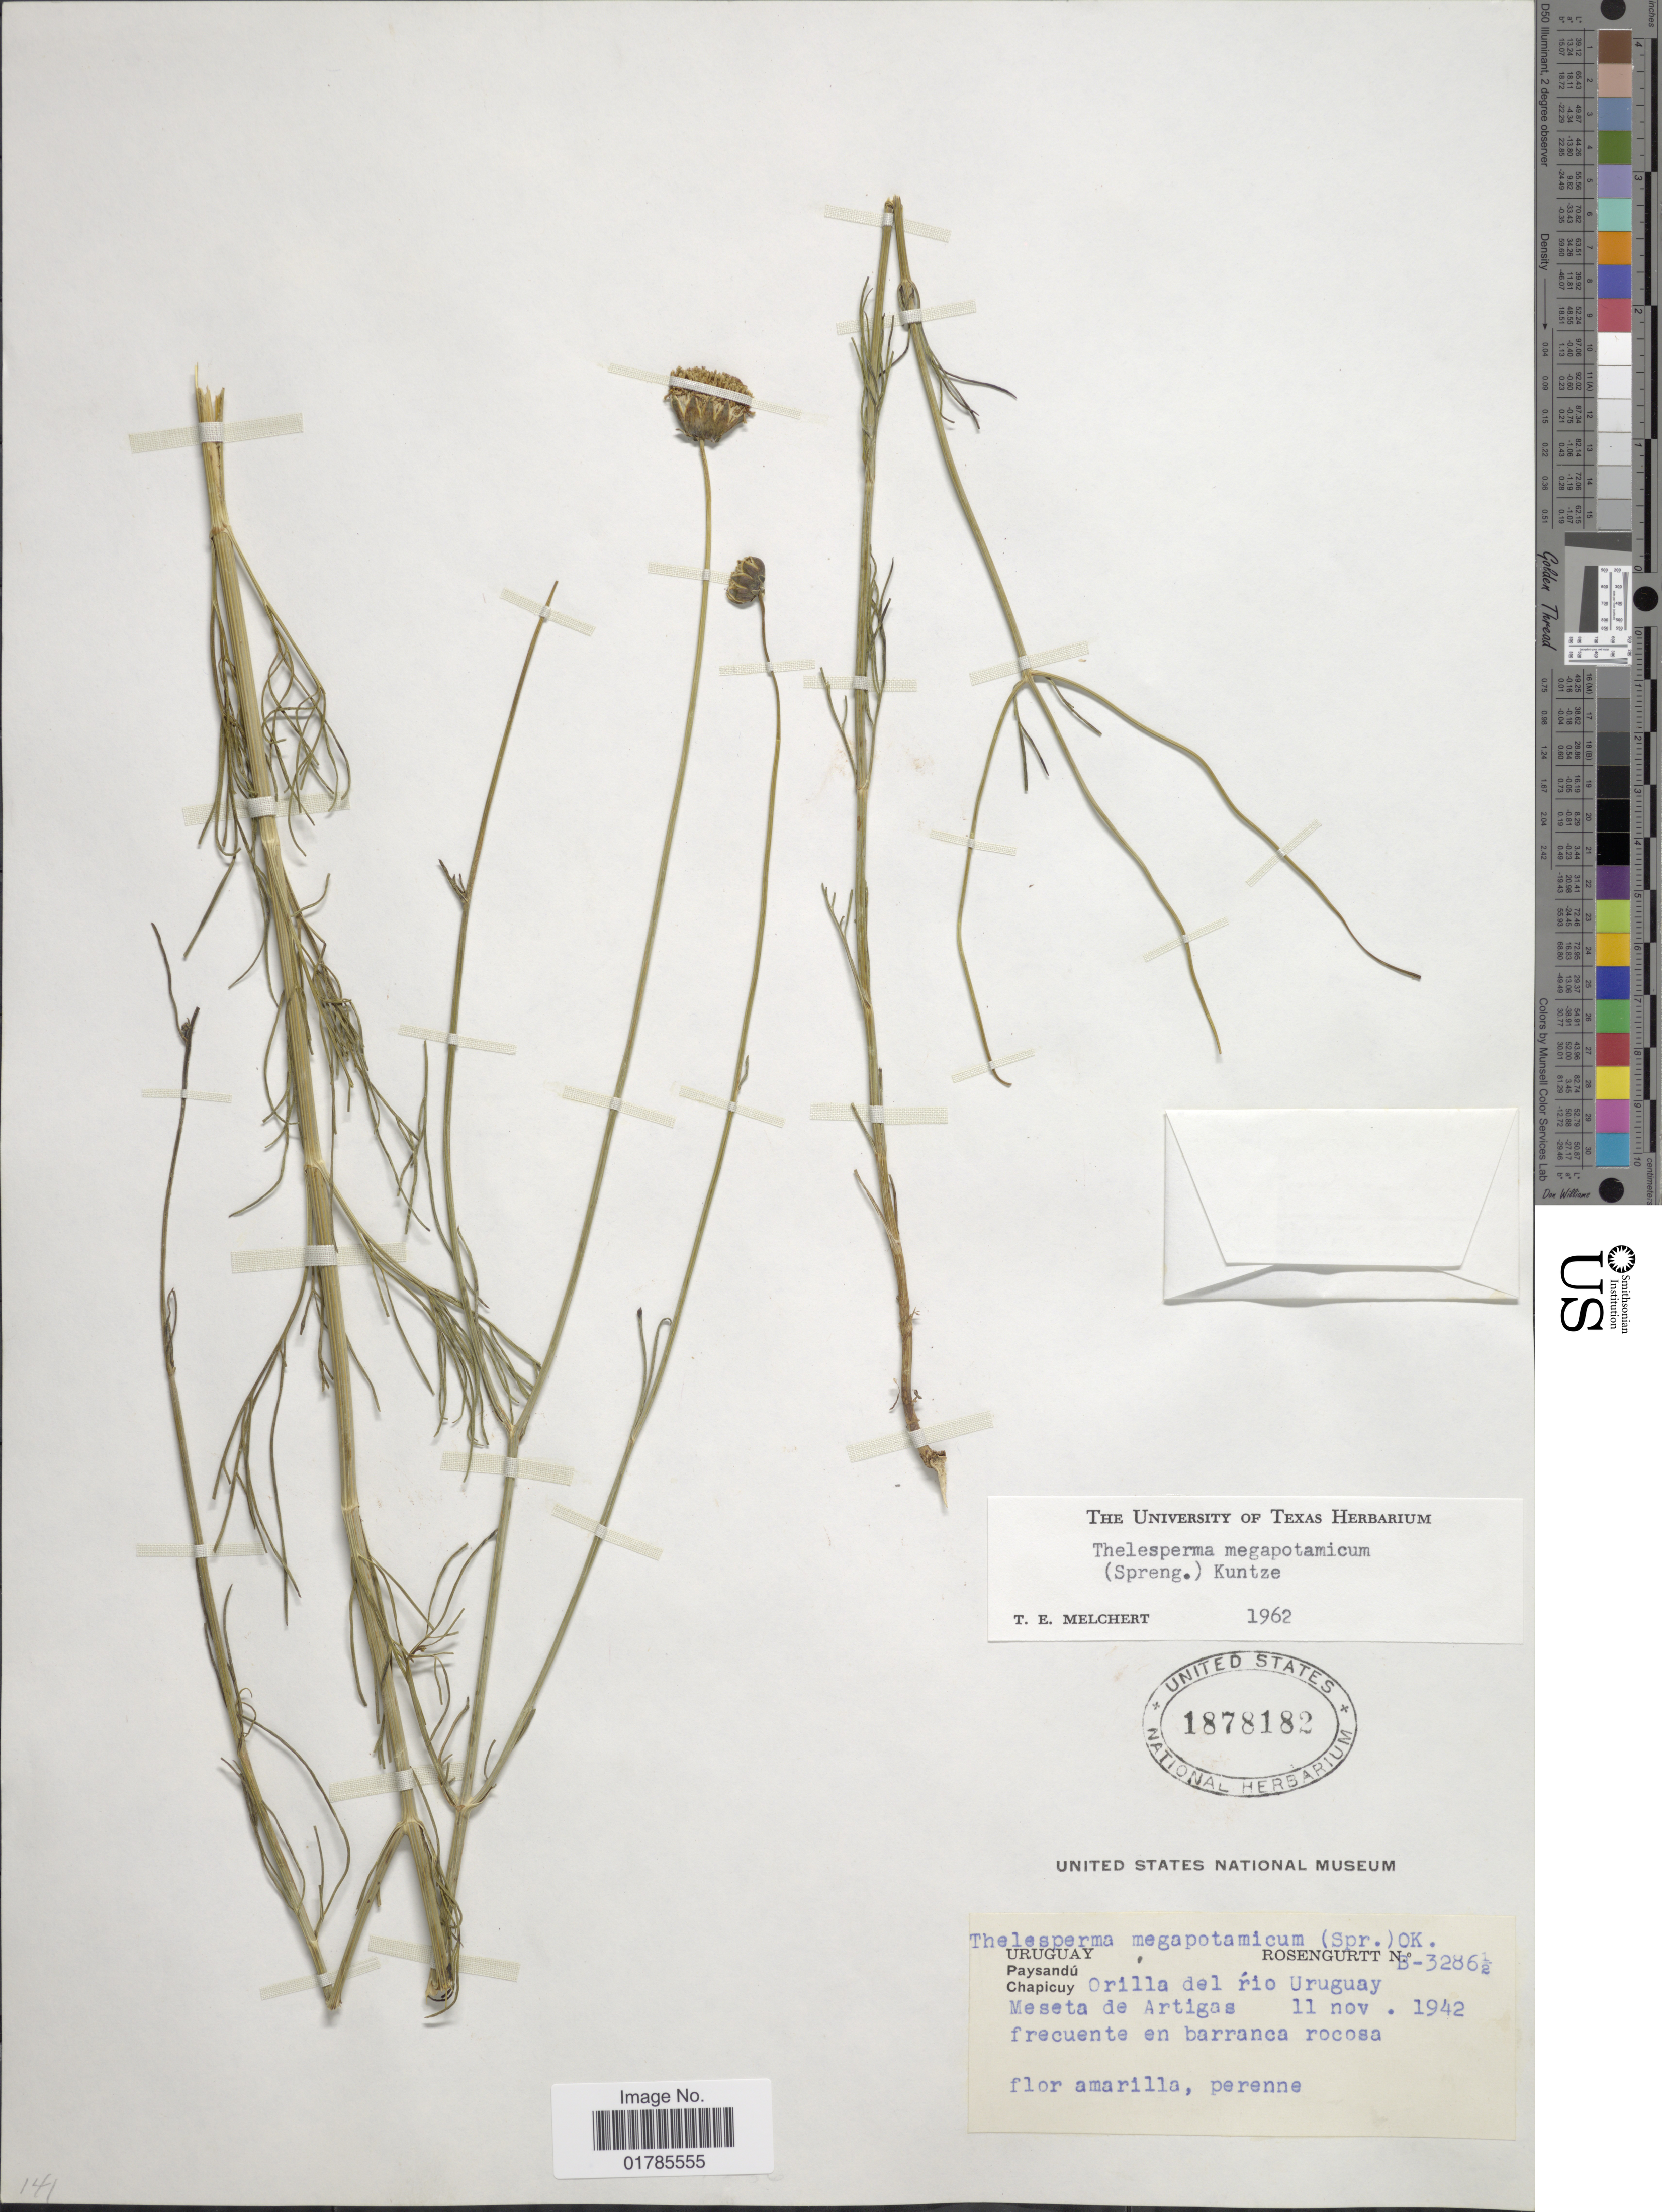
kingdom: Plantae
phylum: Tracheophyta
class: Magnoliopsida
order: Asterales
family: Asteraceae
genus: Thelesperma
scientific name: Thelesperma megapotamicum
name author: (Spreng.) Herter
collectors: -- Rosengurtt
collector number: B-3286½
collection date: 1942-11-11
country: Uruguay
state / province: Paysandu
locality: Chapicuy, Orilla del rio Uruguay, Meseta de Artigas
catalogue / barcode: US 1878182